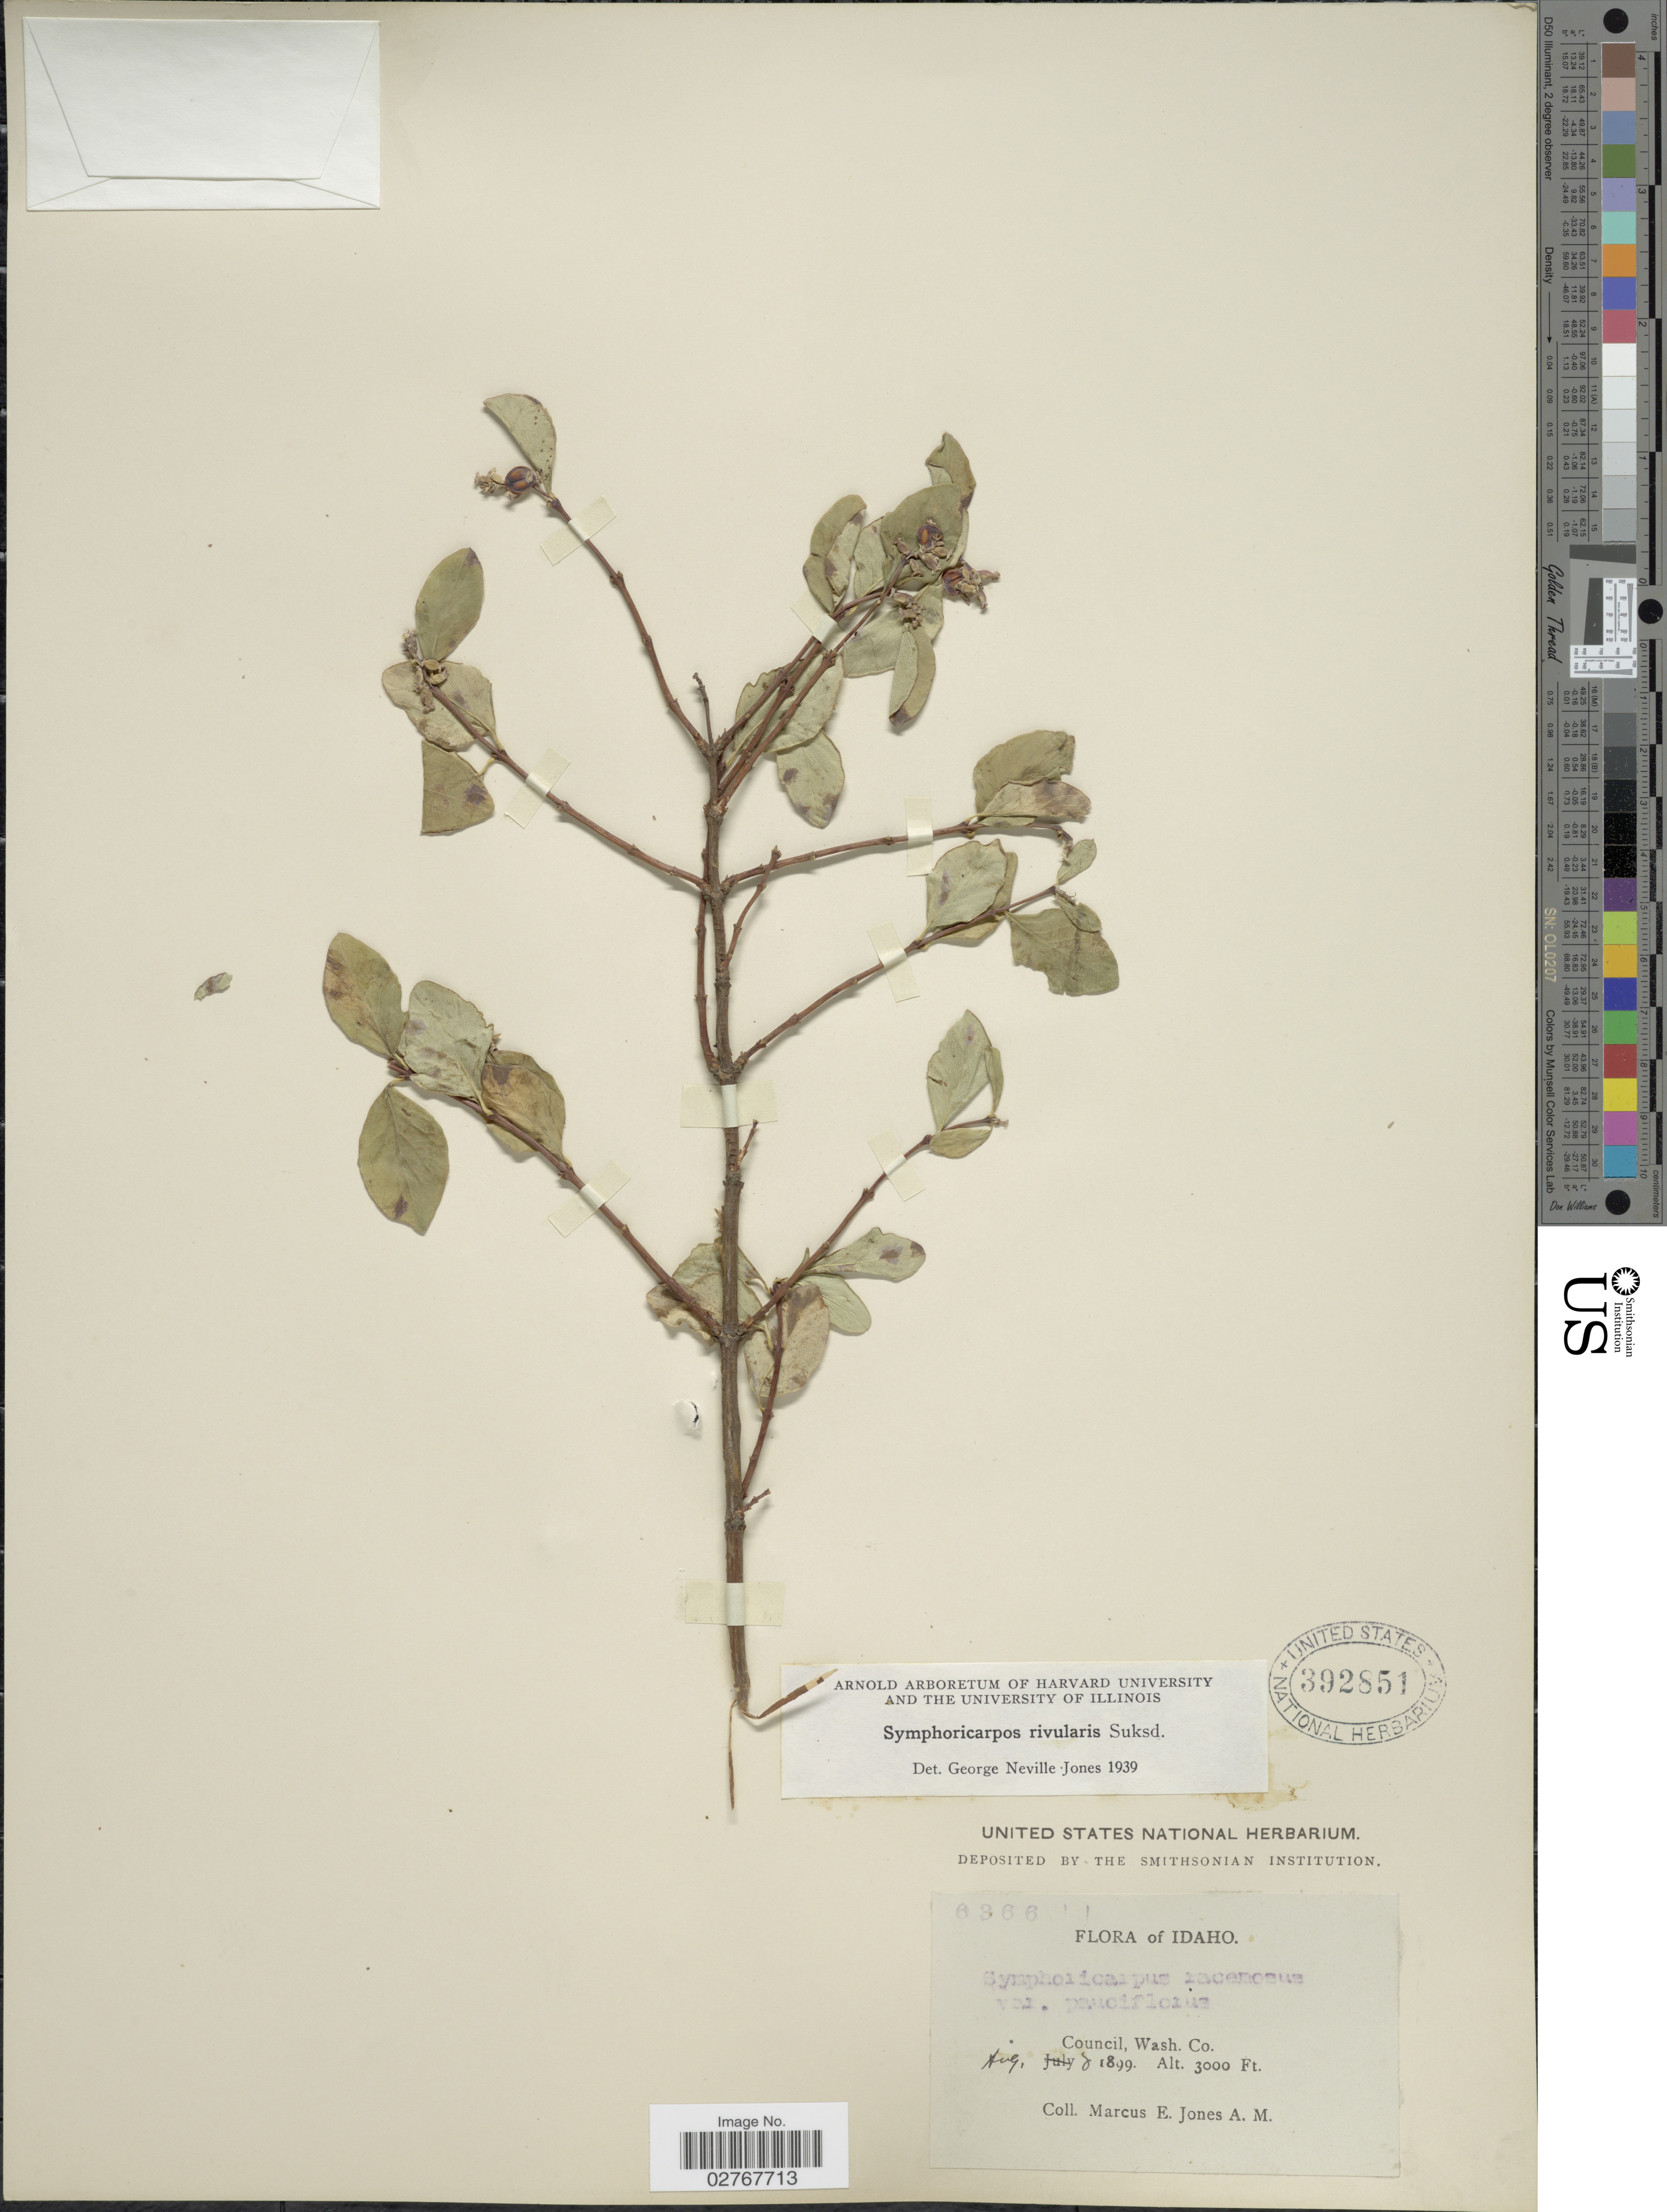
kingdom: Plantae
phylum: Tracheophyta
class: Magnoliopsida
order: Dipsacales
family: Caprifoliaceae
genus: Symphoricarpos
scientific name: Symphoricarpos rivularis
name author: Suksd.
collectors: M. E. Jones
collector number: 6366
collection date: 1899-08-08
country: United States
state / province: Idaho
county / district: Washington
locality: Council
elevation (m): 914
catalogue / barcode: US 392851